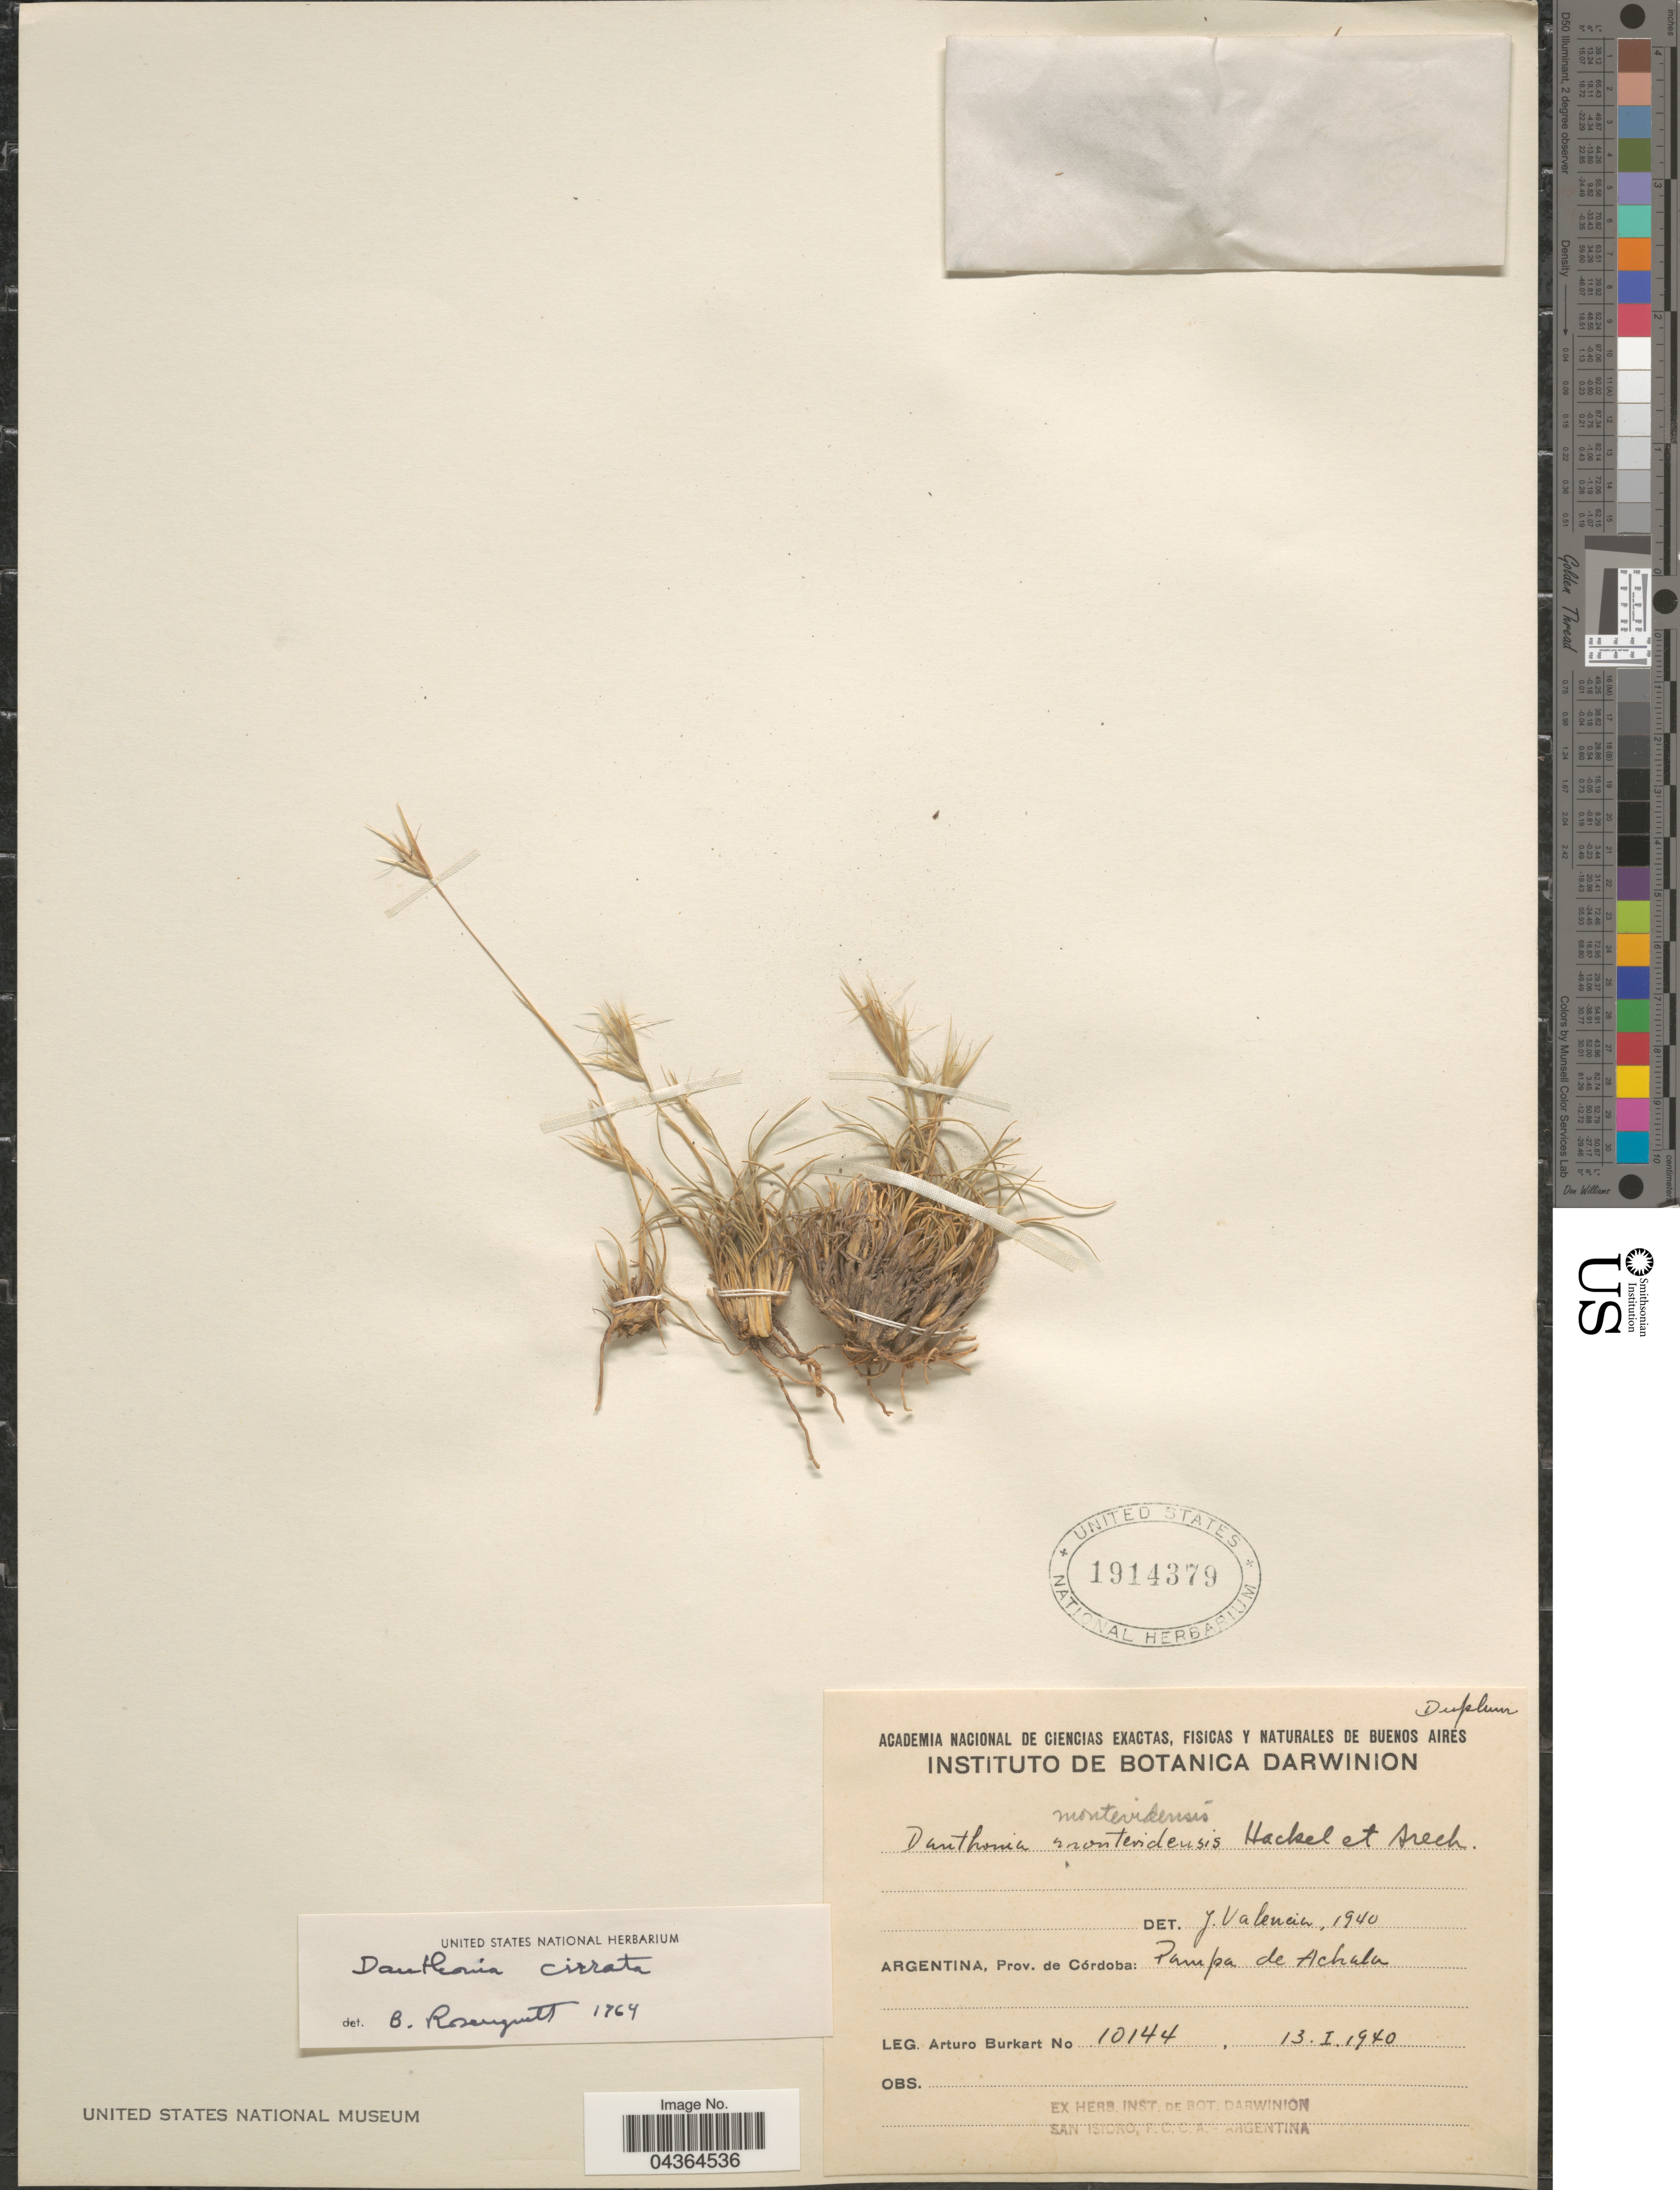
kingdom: Plantae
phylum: Tracheophyta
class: Liliopsida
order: Poales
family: Poaceae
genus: Danthonia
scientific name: Danthonia cirrata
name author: Hack. & Arechav.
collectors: A. E. Burkart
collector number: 10144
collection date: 1940-01-13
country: Argentina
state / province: Cordoba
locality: Pampa de Achala.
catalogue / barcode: US 1914379